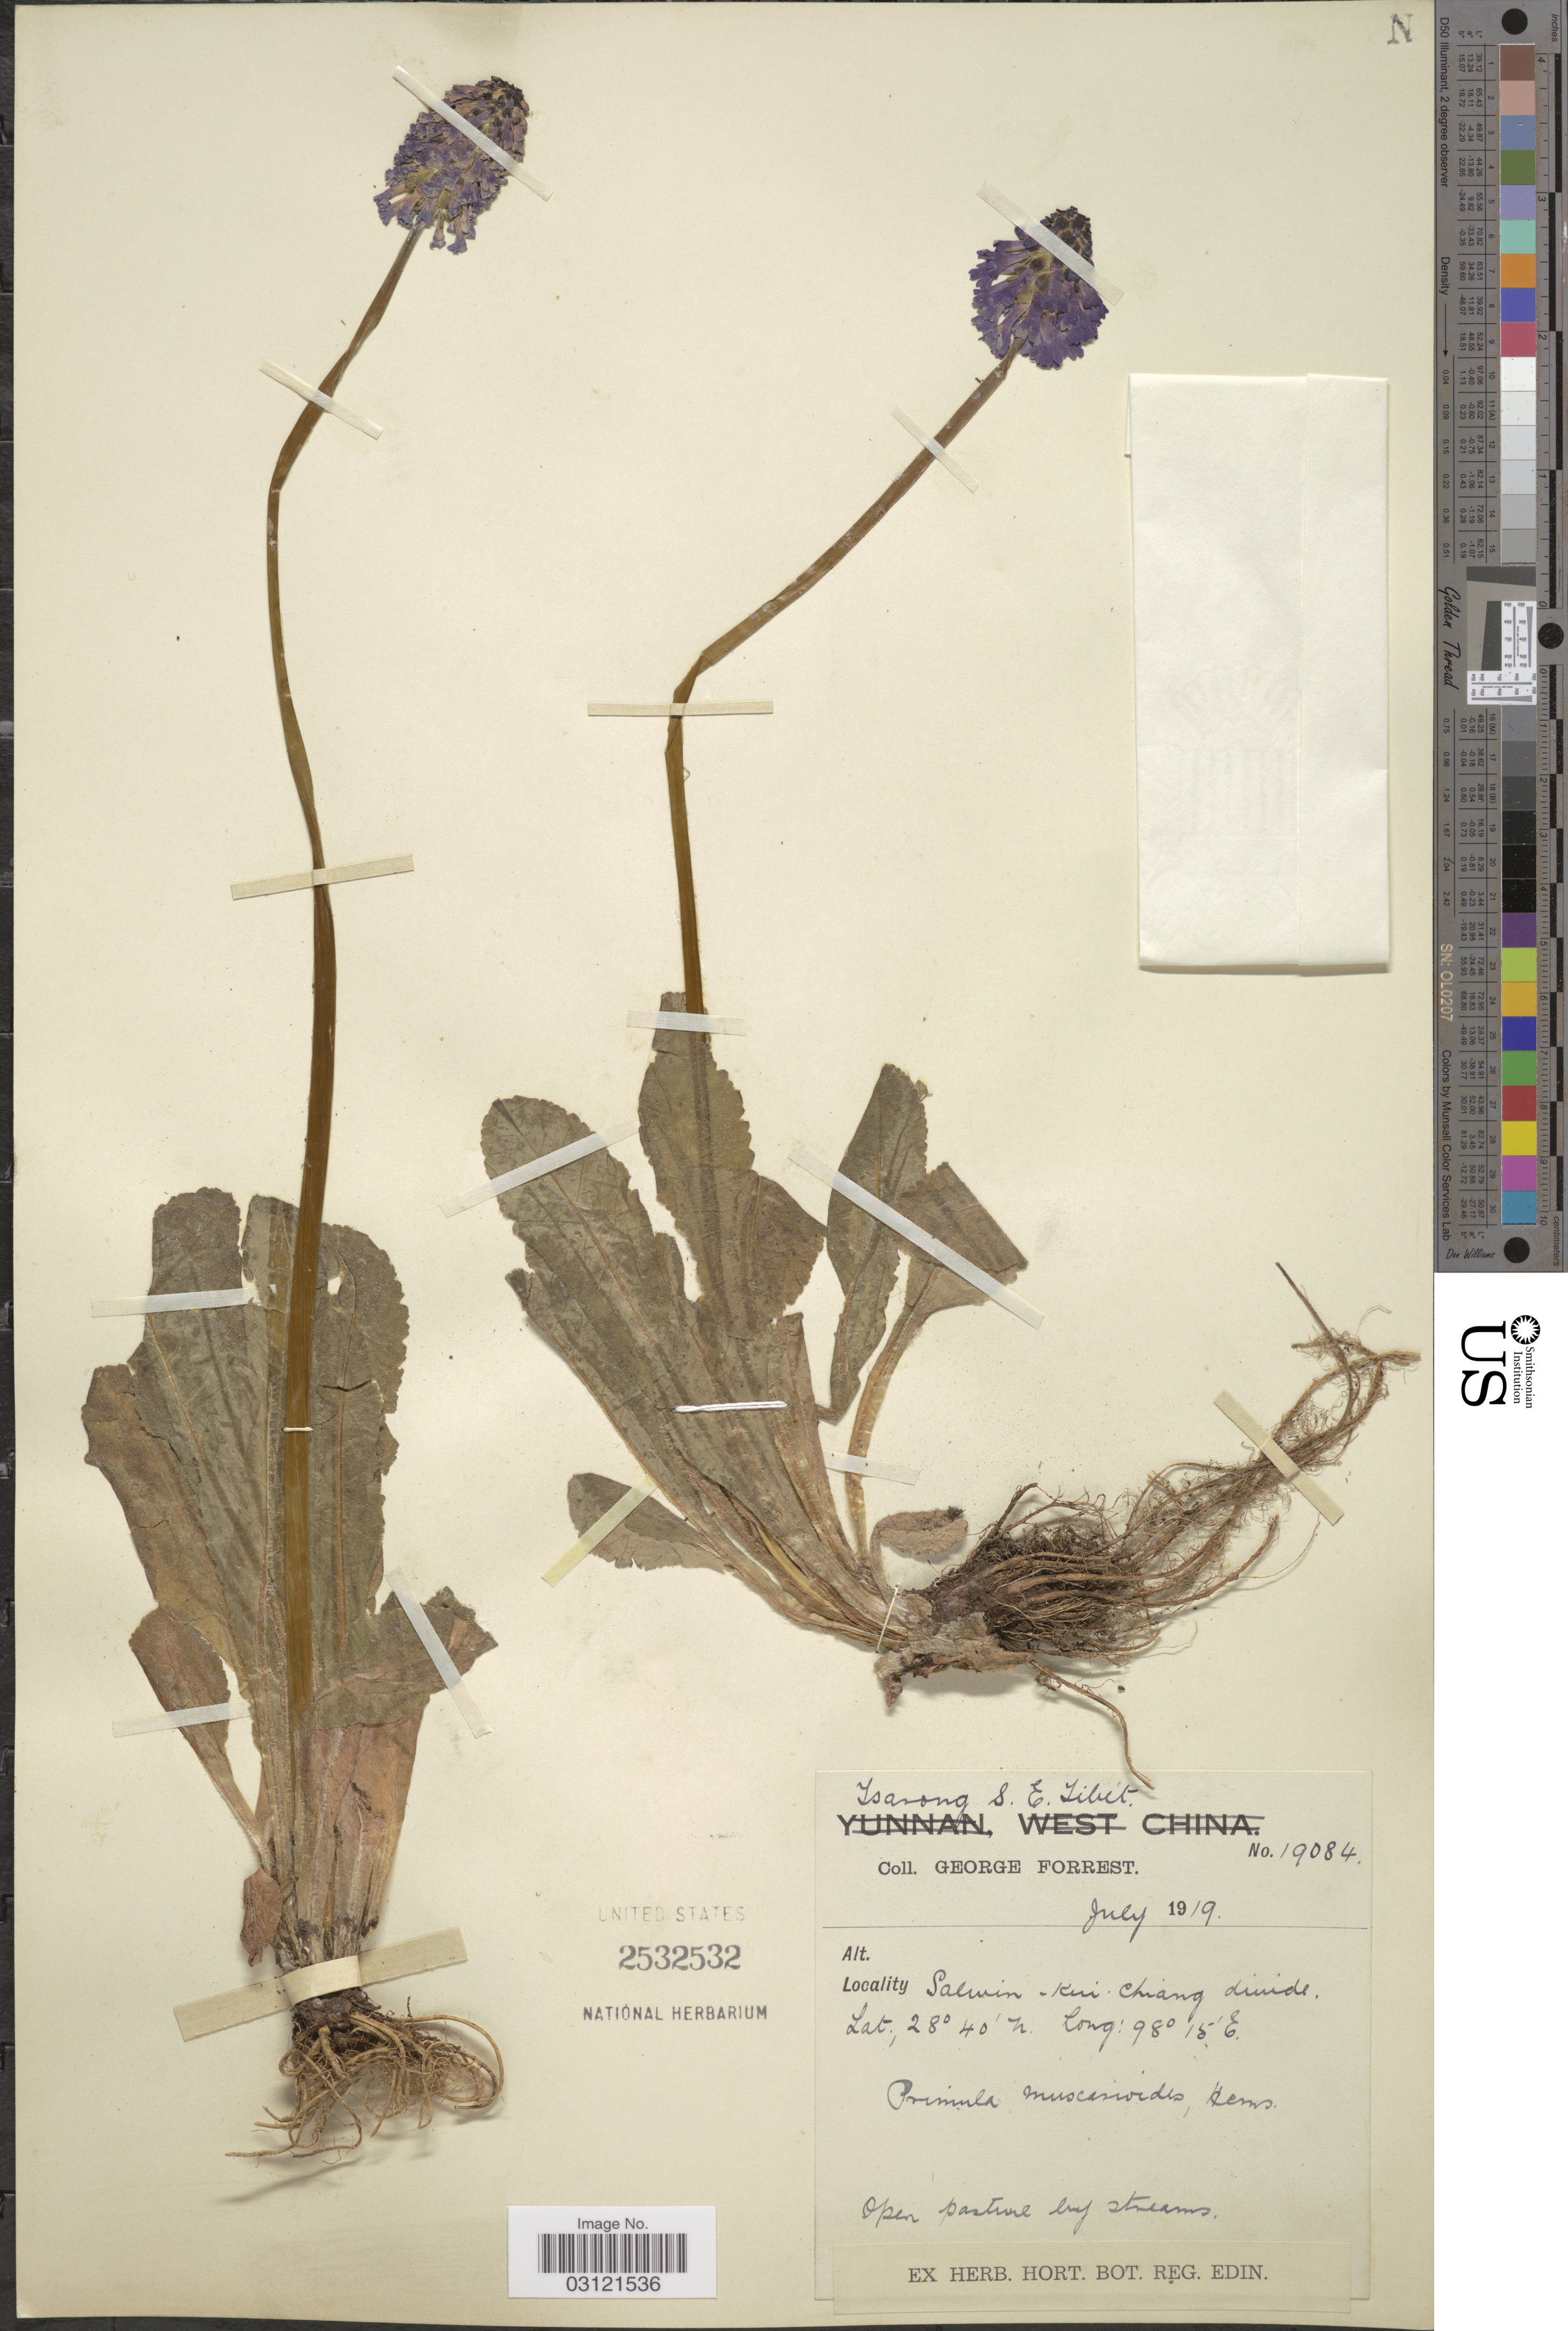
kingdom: Plantae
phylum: Tracheophyta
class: Magnoliopsida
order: Ericales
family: Primulaceae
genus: Primula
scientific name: Primula muscarioides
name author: Hemsl.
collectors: G. Forrest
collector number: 19084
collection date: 1919-07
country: China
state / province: Xizang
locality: Tsarong S.E. Tibet. Salwin-Kui Chian divide.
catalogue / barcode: US 2532532